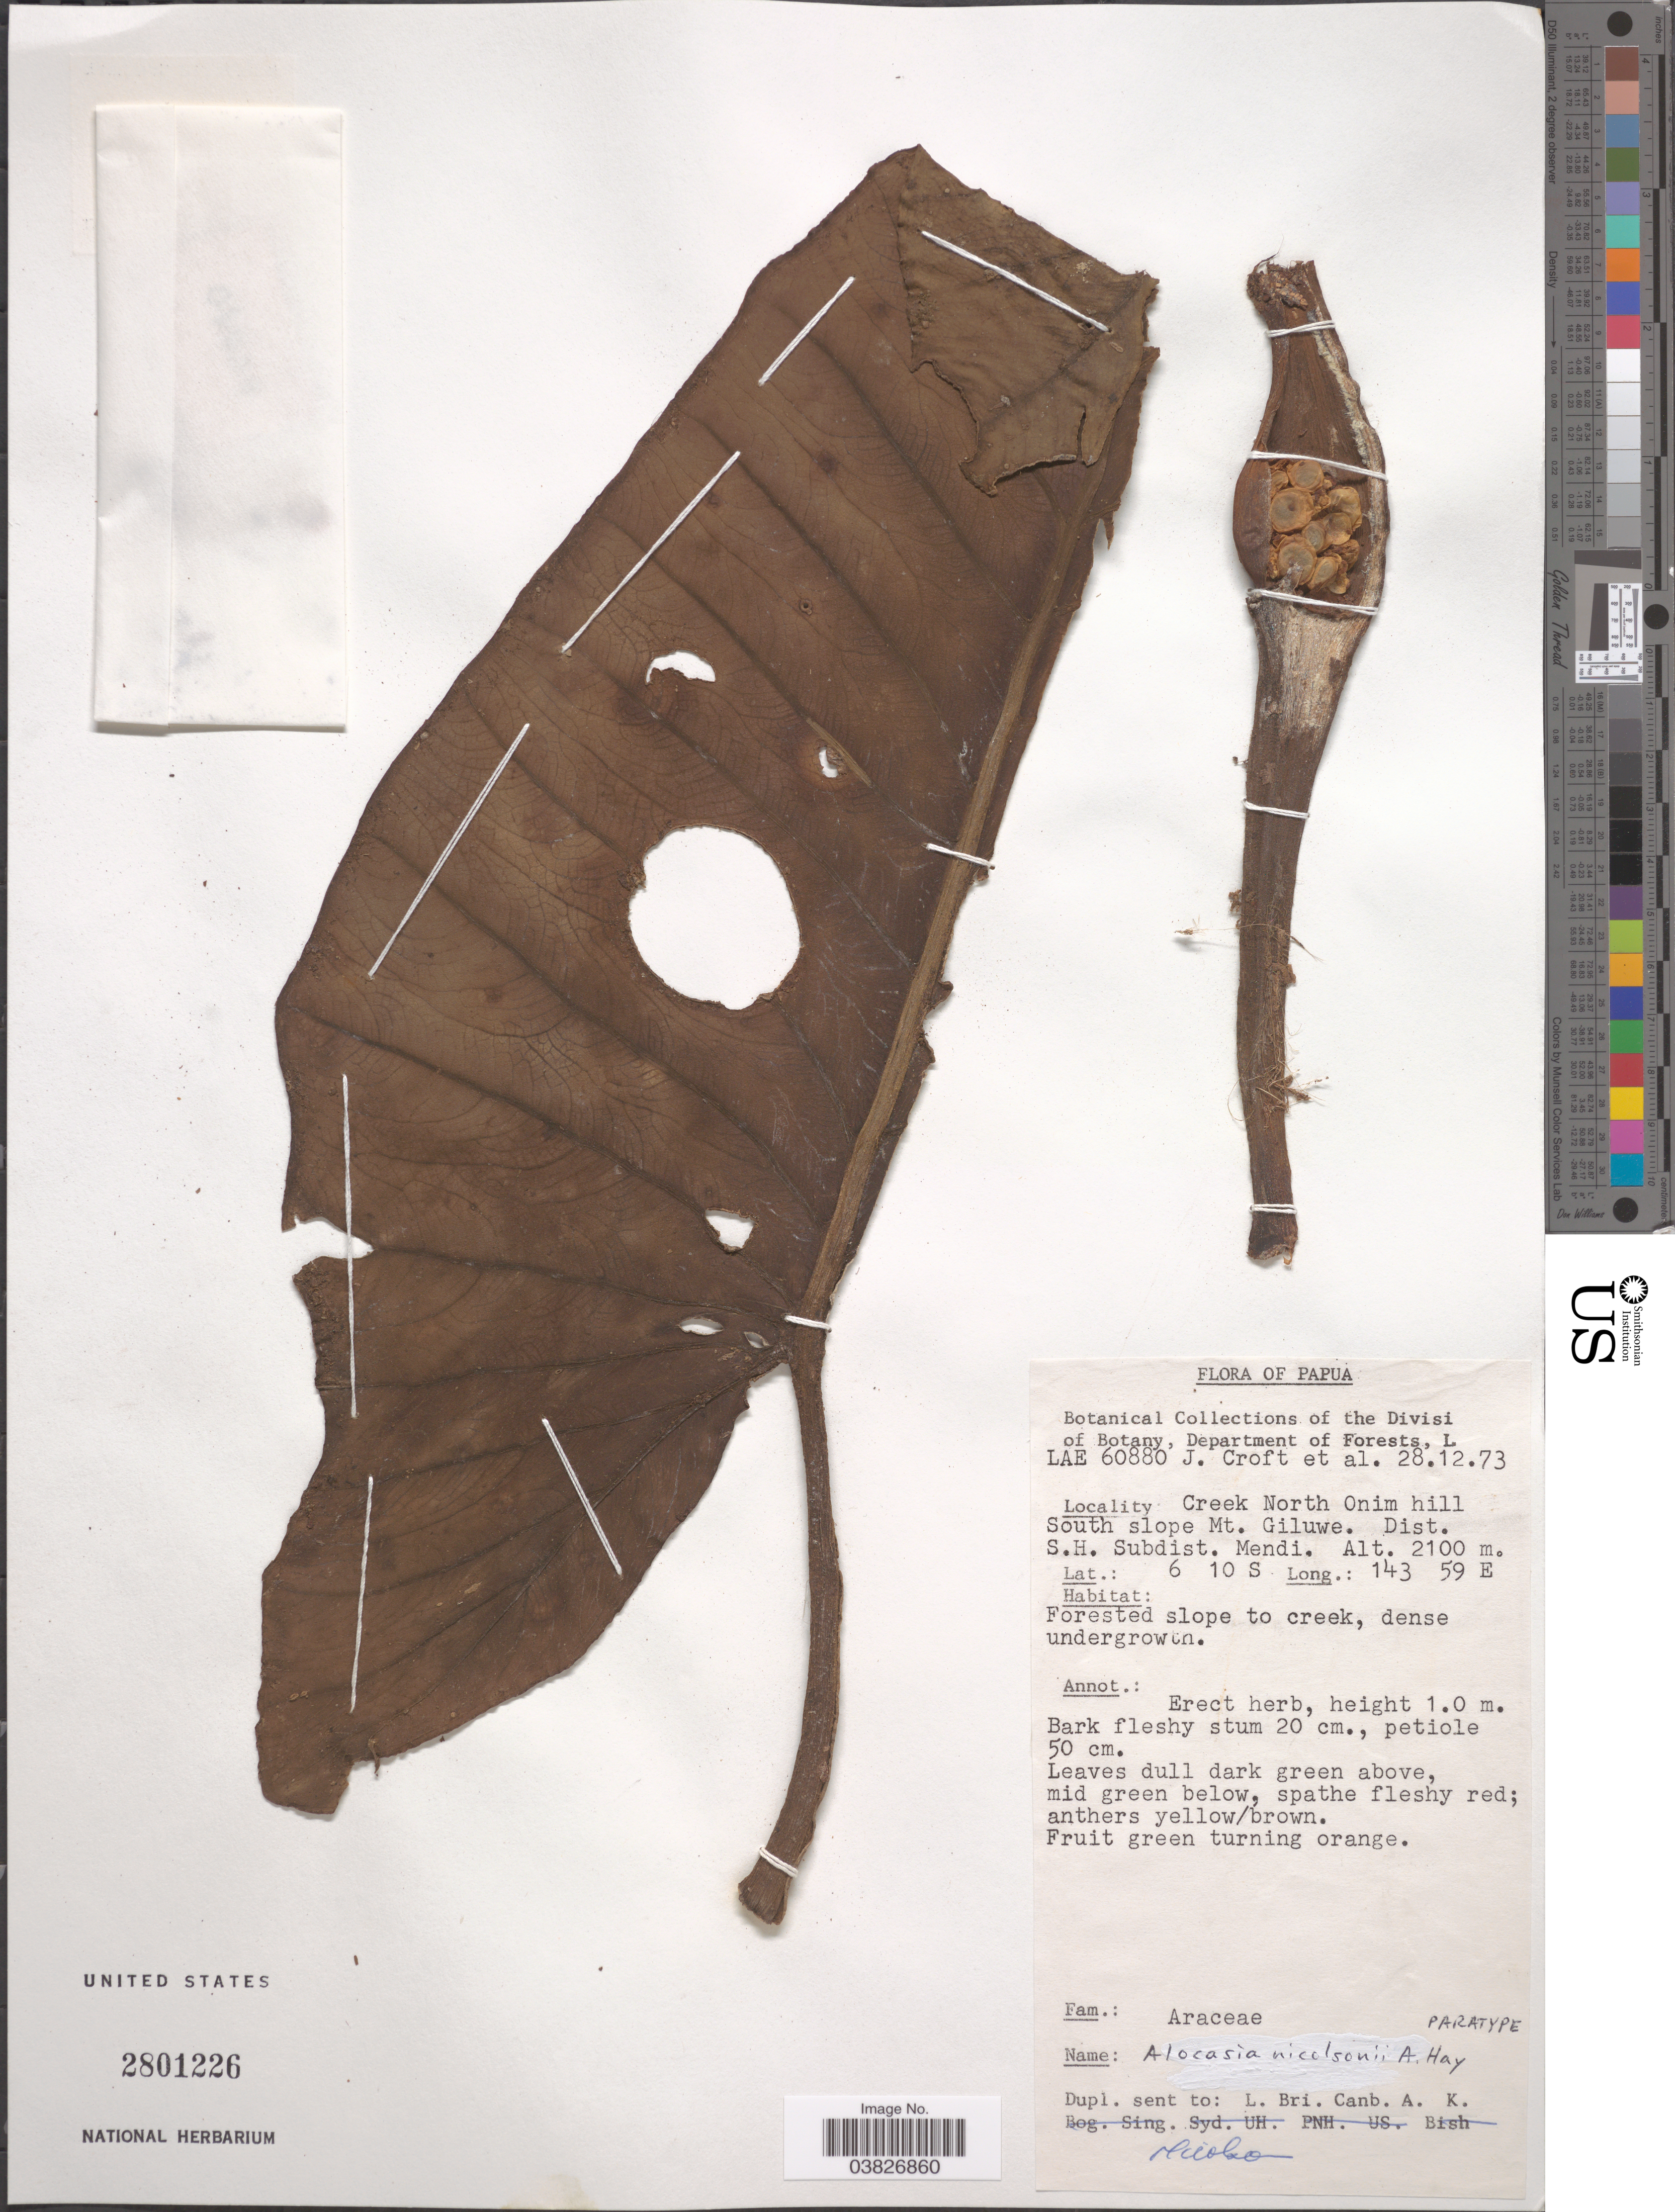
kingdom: Plantae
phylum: Tracheophyta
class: Liliopsida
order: Alismatales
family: Araceae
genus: Alocasia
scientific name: Alocasia nicolsonii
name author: A. Hay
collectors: J. Croft & et al.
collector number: LAE 60880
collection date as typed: Transcribed d/m/y: 28/12/73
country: Papua New Guinea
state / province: Southern Highlands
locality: Papua. Creek North Onim hill. South slope Mt. Giluwe. Dist.S.H. Subdist. Mendi.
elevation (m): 2100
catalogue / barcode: US 2801226